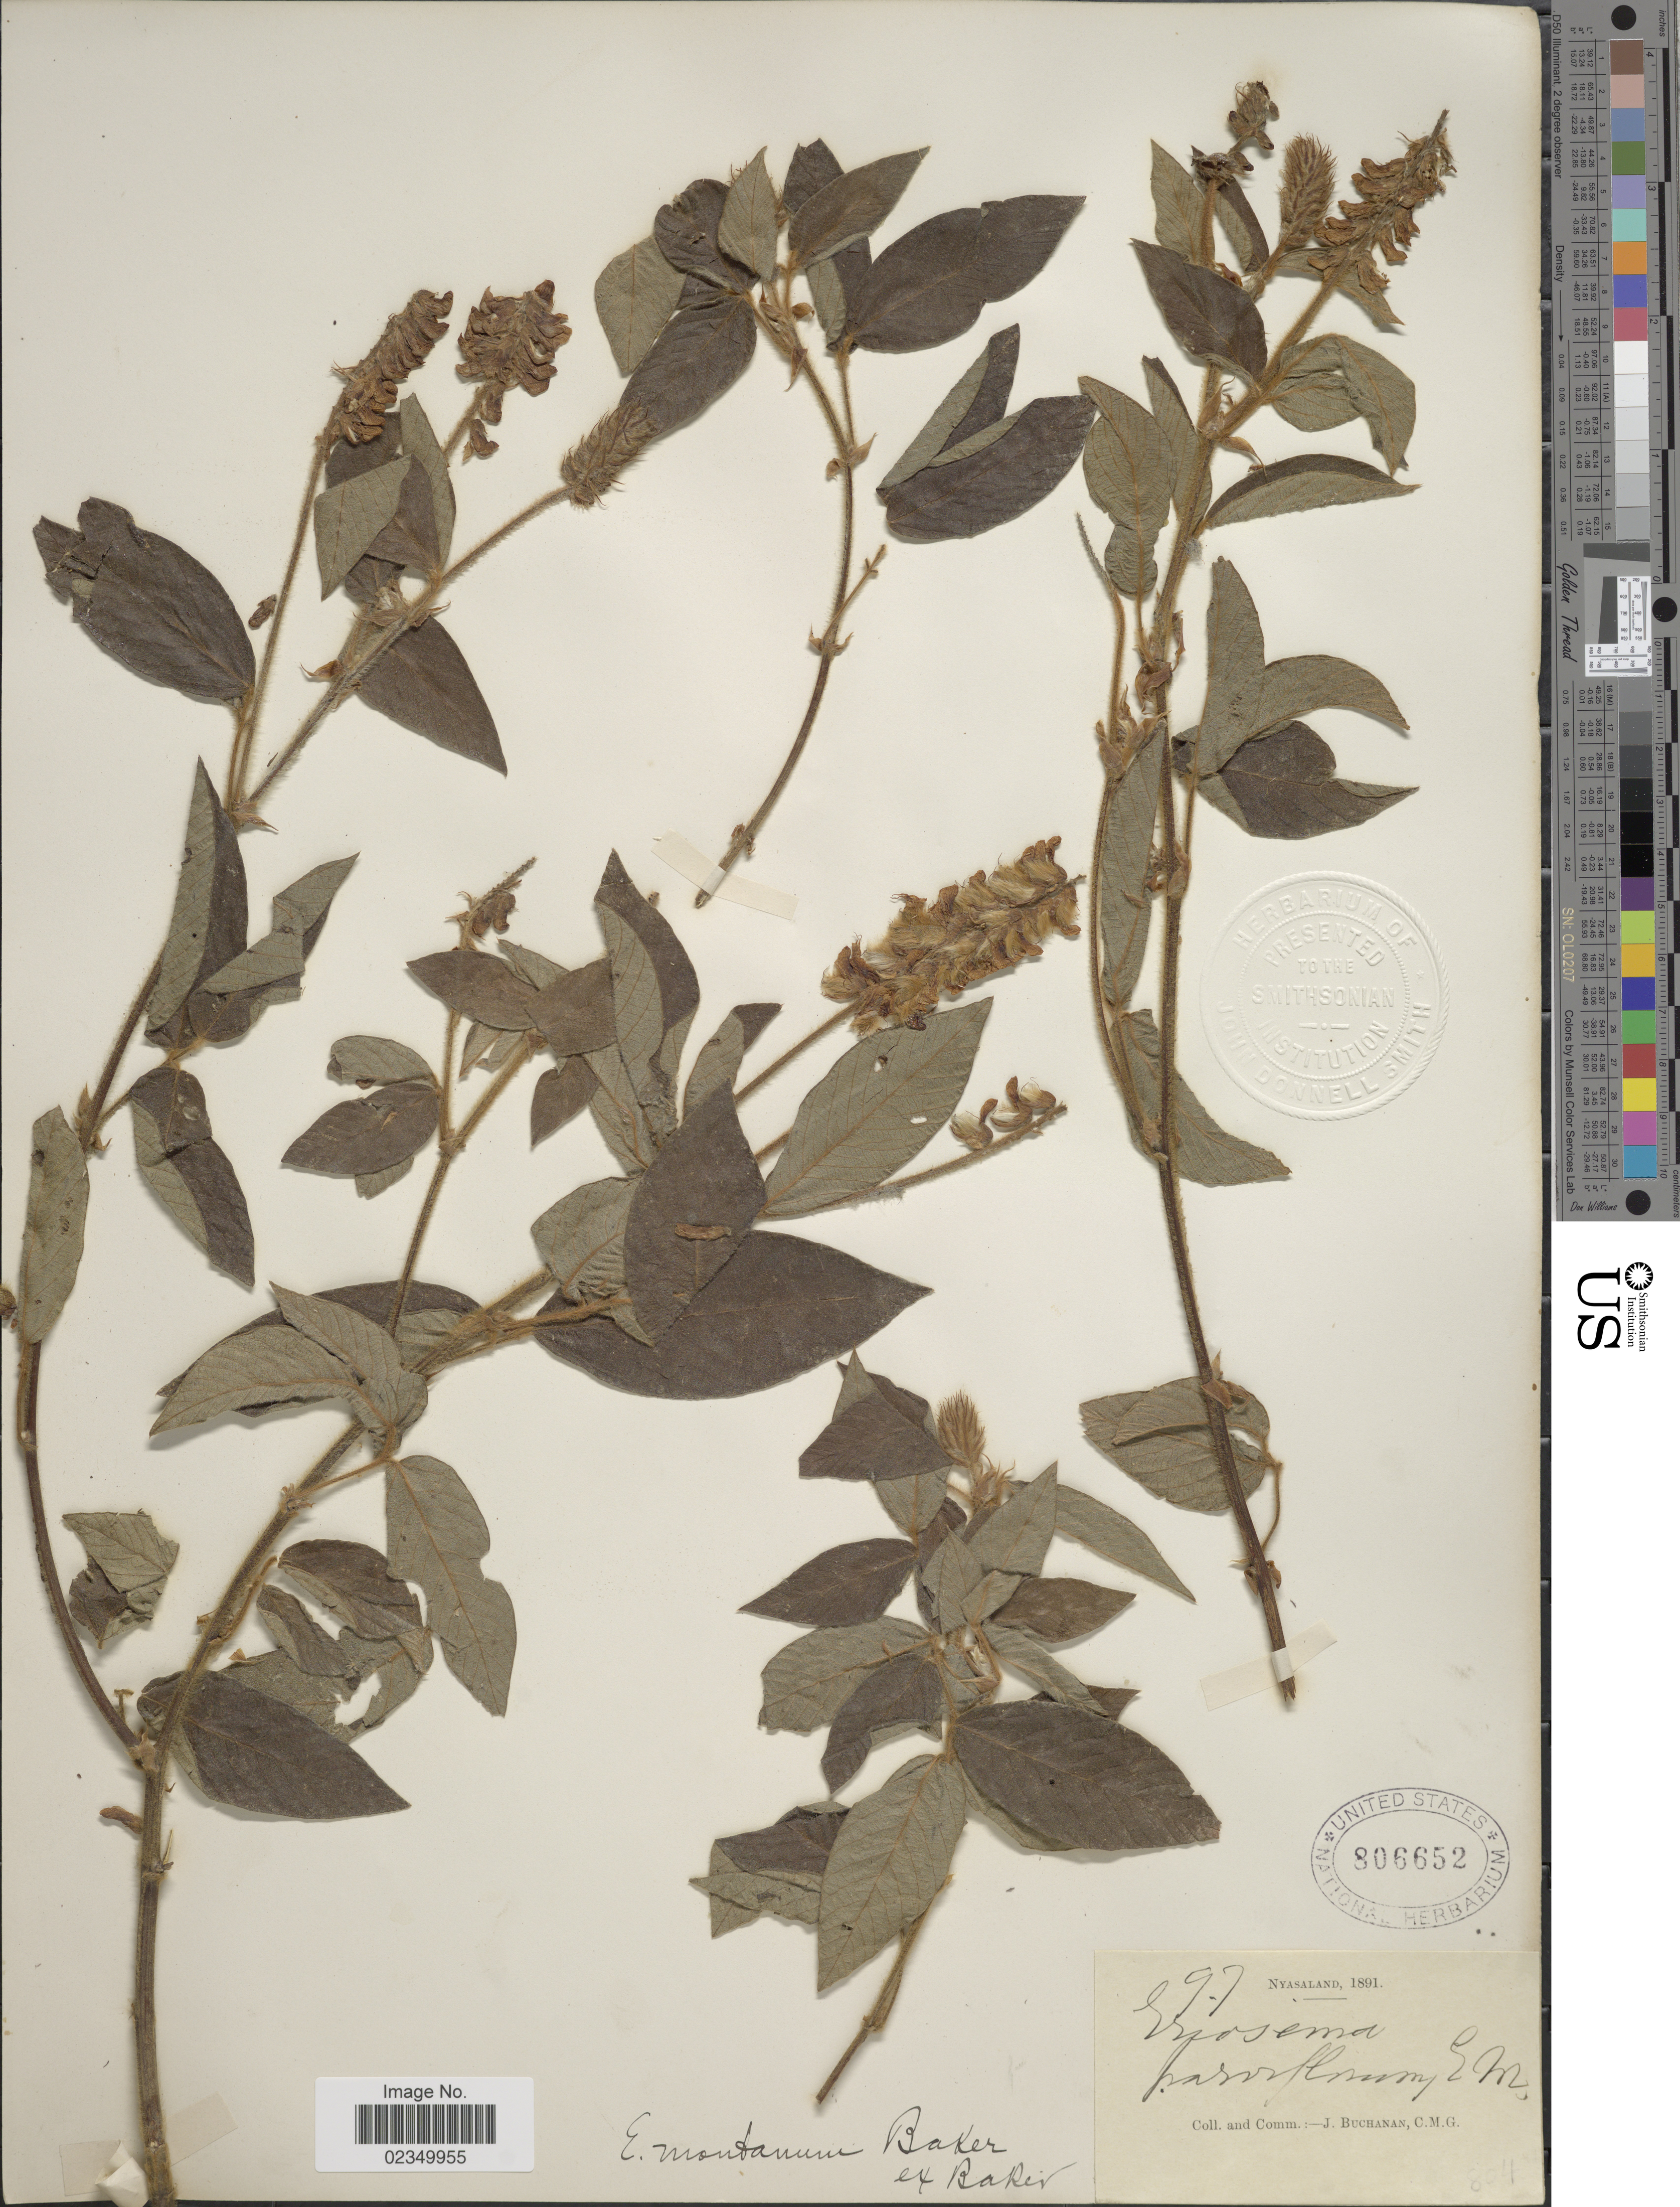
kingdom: Plantae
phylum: Tracheophyta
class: Magnoliopsida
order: Fabales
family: Fabaceae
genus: Eriosema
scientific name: Eriosema montanum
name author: Baker f.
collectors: J. Buchanan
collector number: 97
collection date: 1891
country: Malawi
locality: Nyasaland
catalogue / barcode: US 806652